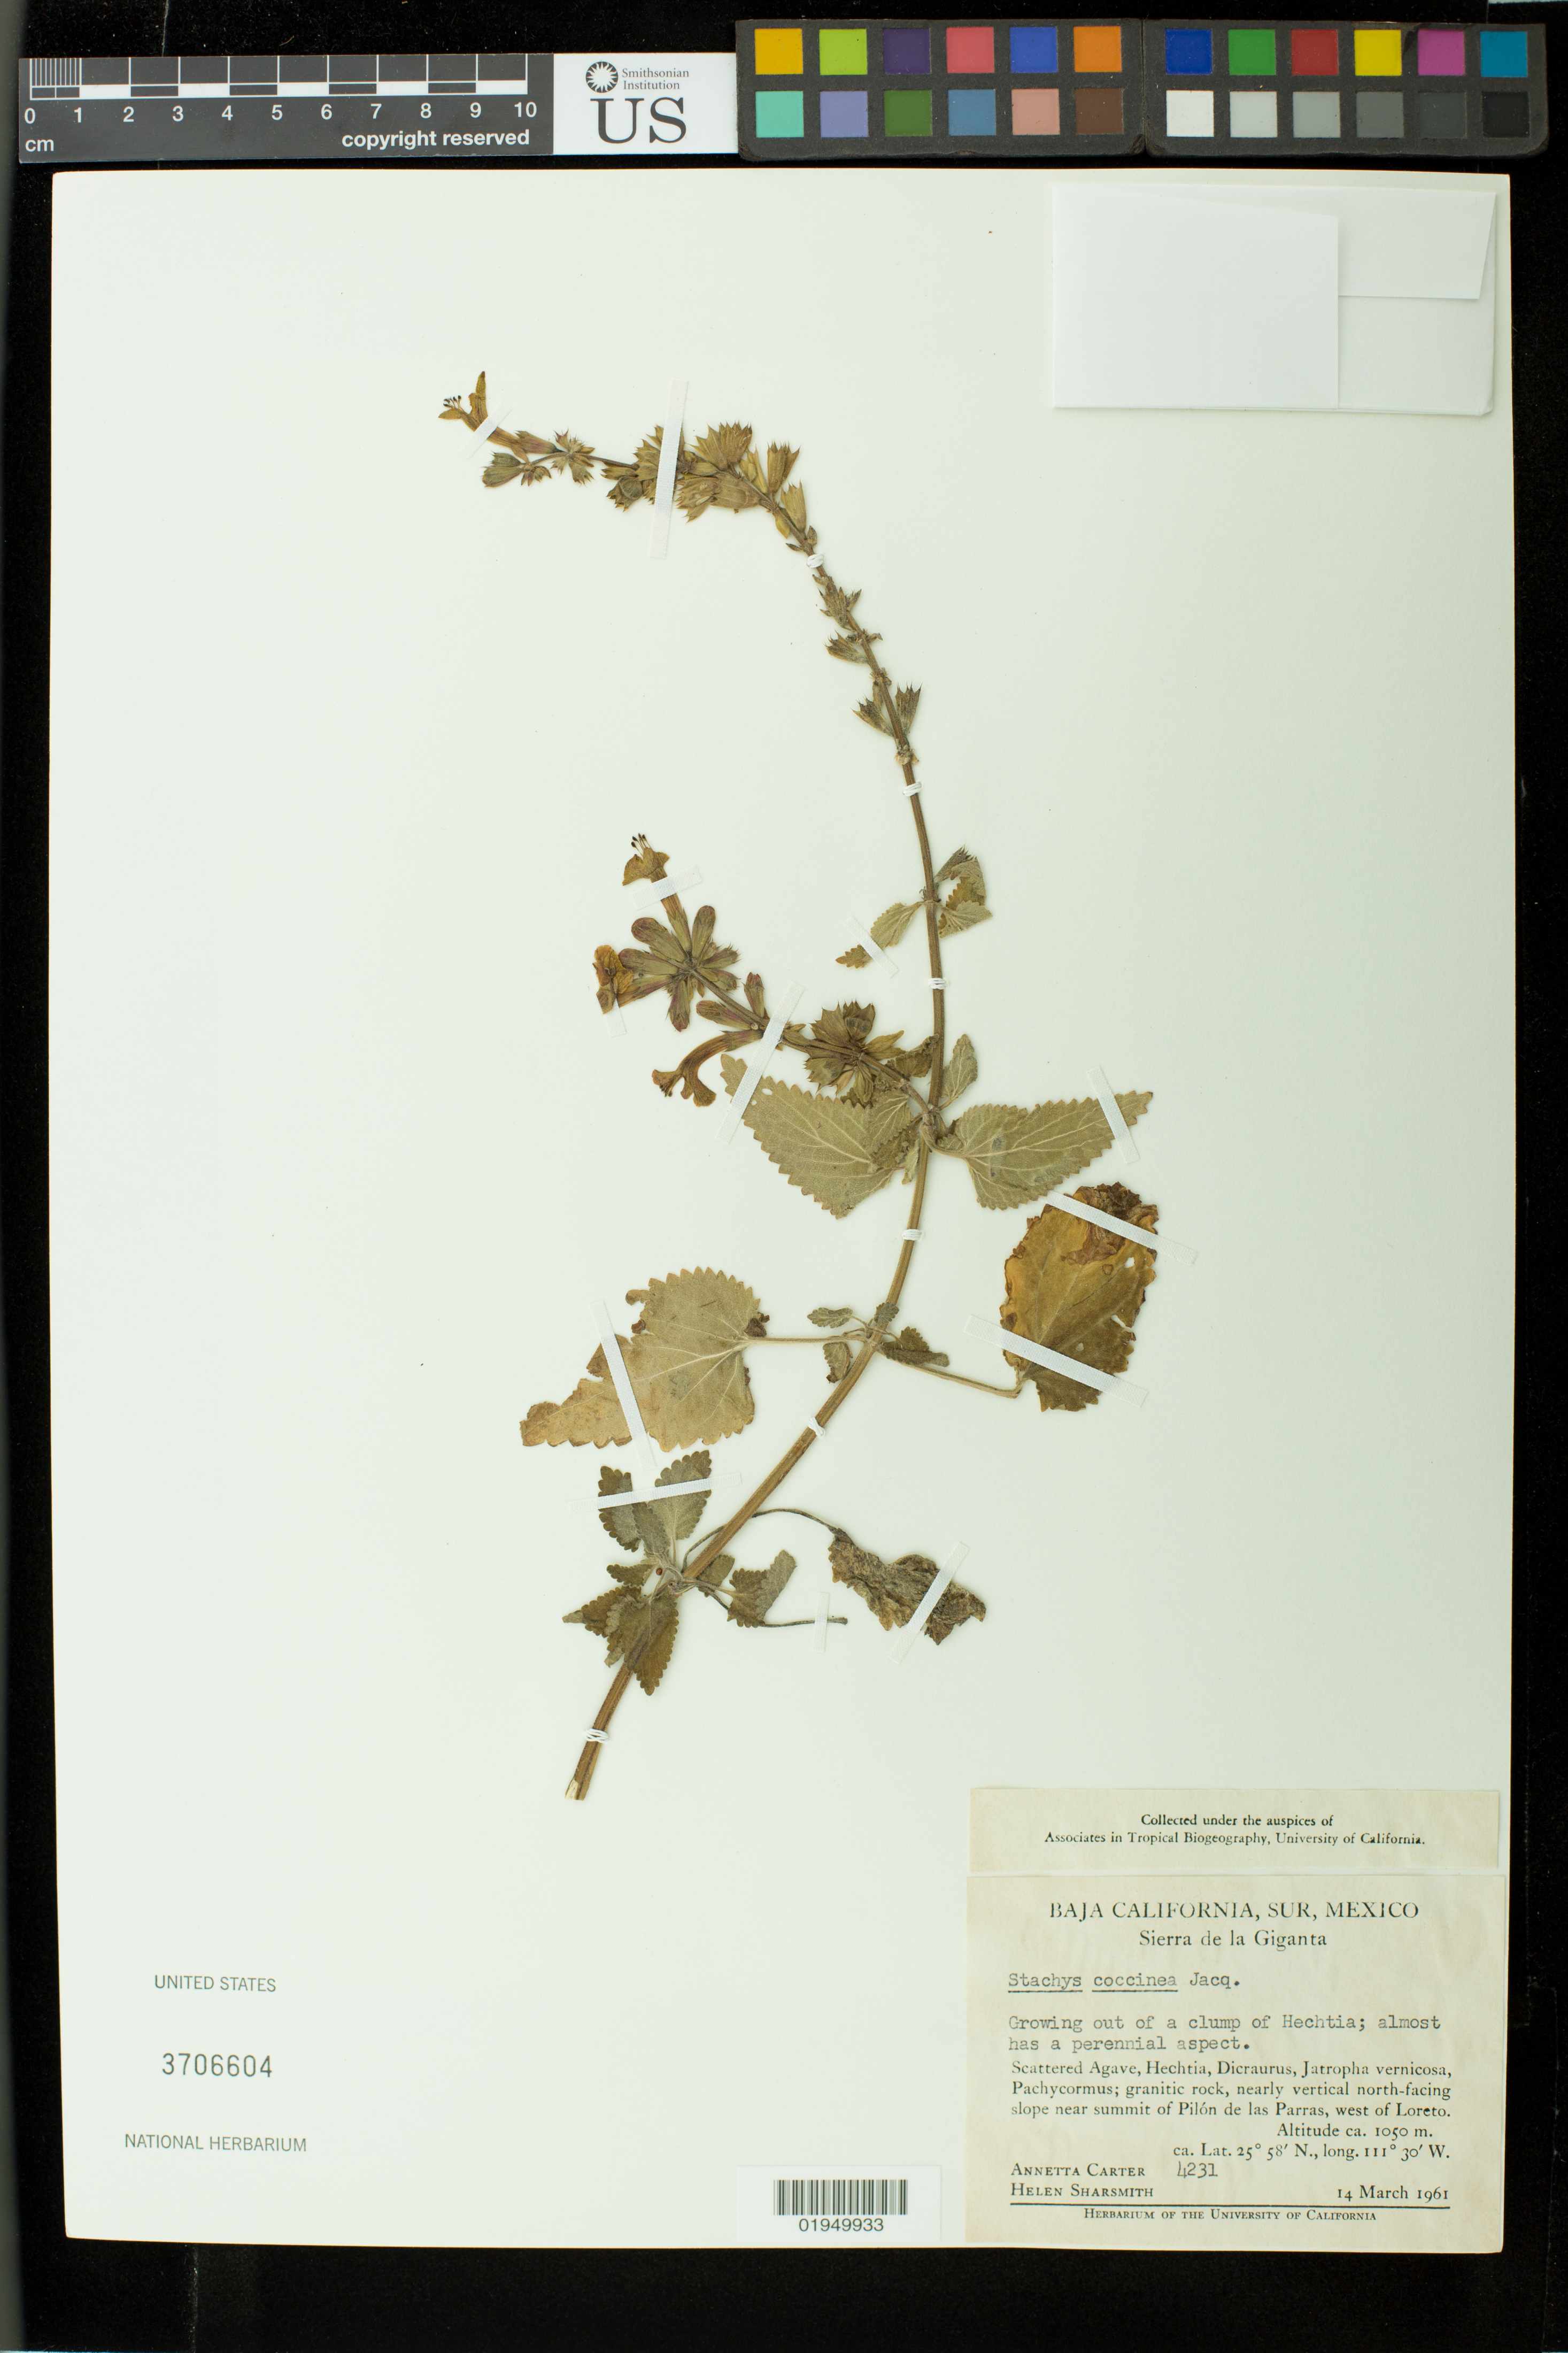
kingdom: Plantae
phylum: Tracheophyta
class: Magnoliopsida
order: Lamiales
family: Lamiaceae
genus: Stachys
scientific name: Stachys coccinea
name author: Ortega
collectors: A. Carter & H. Sharsmith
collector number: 4231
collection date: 1961-03-14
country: Mexico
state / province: Baja California Sur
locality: Sierra de la Giganta. Near summit of Pilon de las Parras, west of Loreto.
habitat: Granitic rock, nearly vertical north-facing slope.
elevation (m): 1050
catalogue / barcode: US 3706604